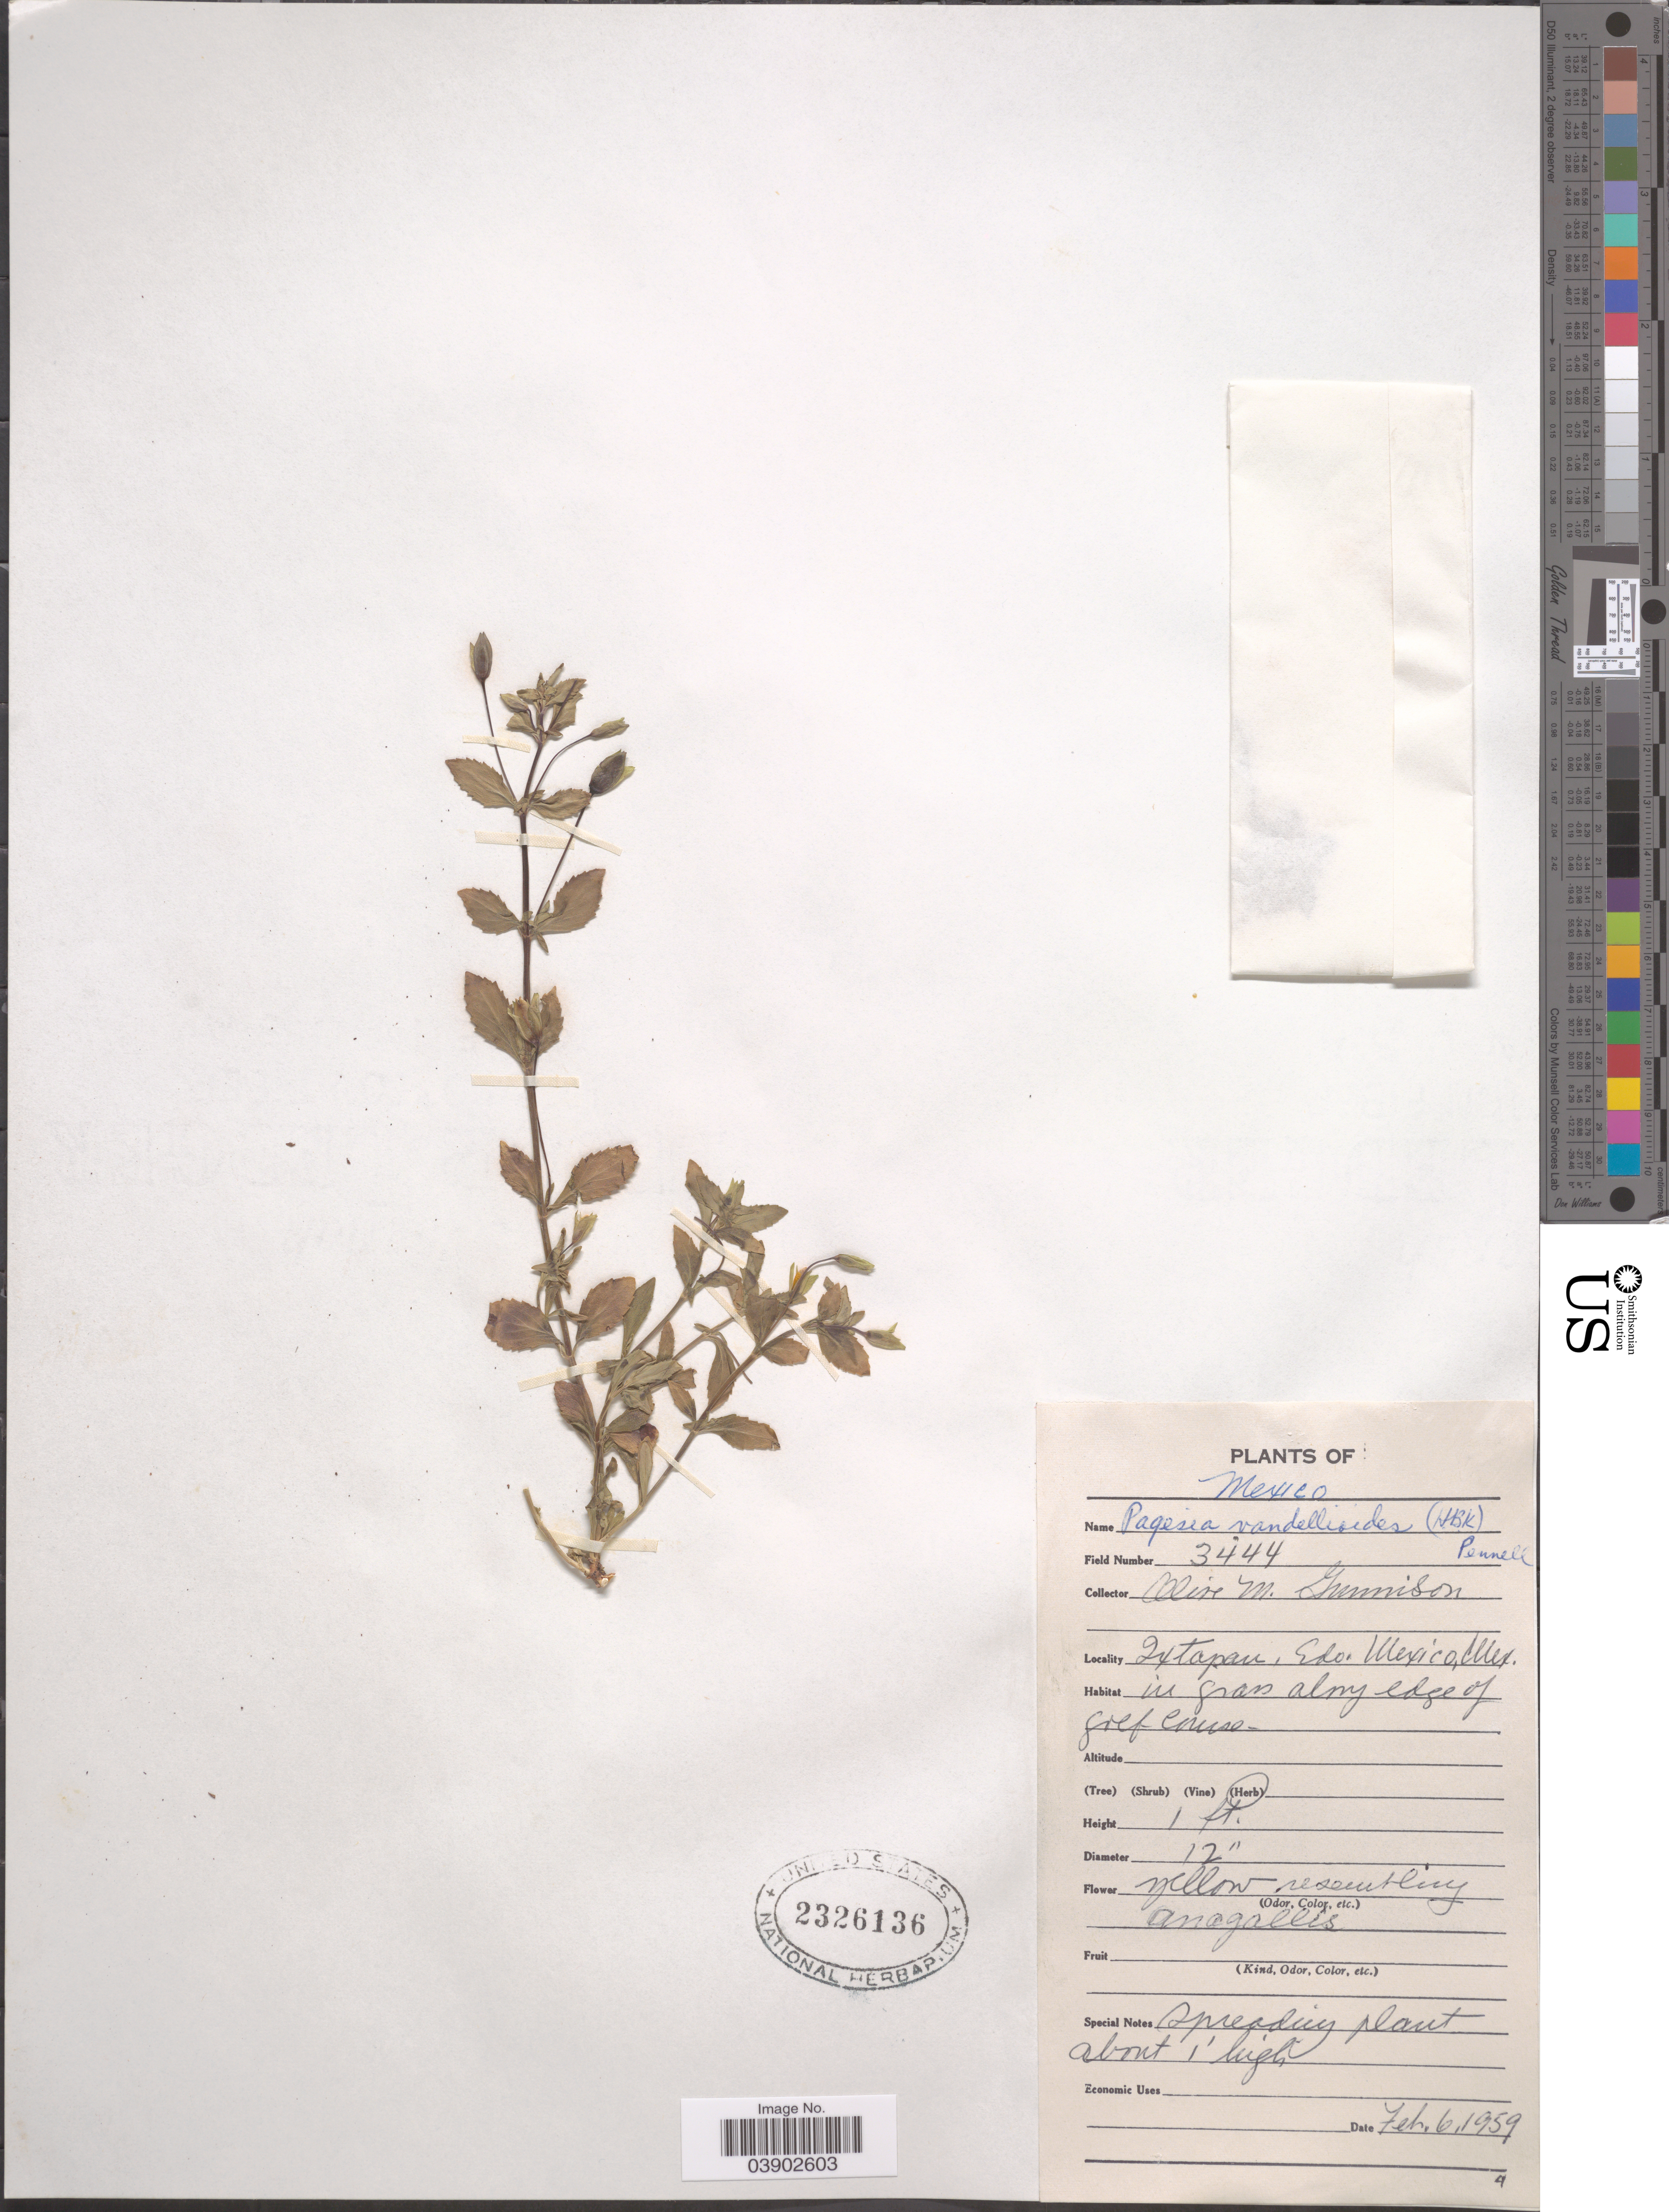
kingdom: Plantae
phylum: Tracheophyta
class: Magnoliopsida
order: Lamiales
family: Plantaginaceae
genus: Mecardonia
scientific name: Mecardonia procumbens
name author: (Mill.) Small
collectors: Gunnison, O. M.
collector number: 3444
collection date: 1959-02-06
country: Mexico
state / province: México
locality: Ixtapan.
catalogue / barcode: US 2326136